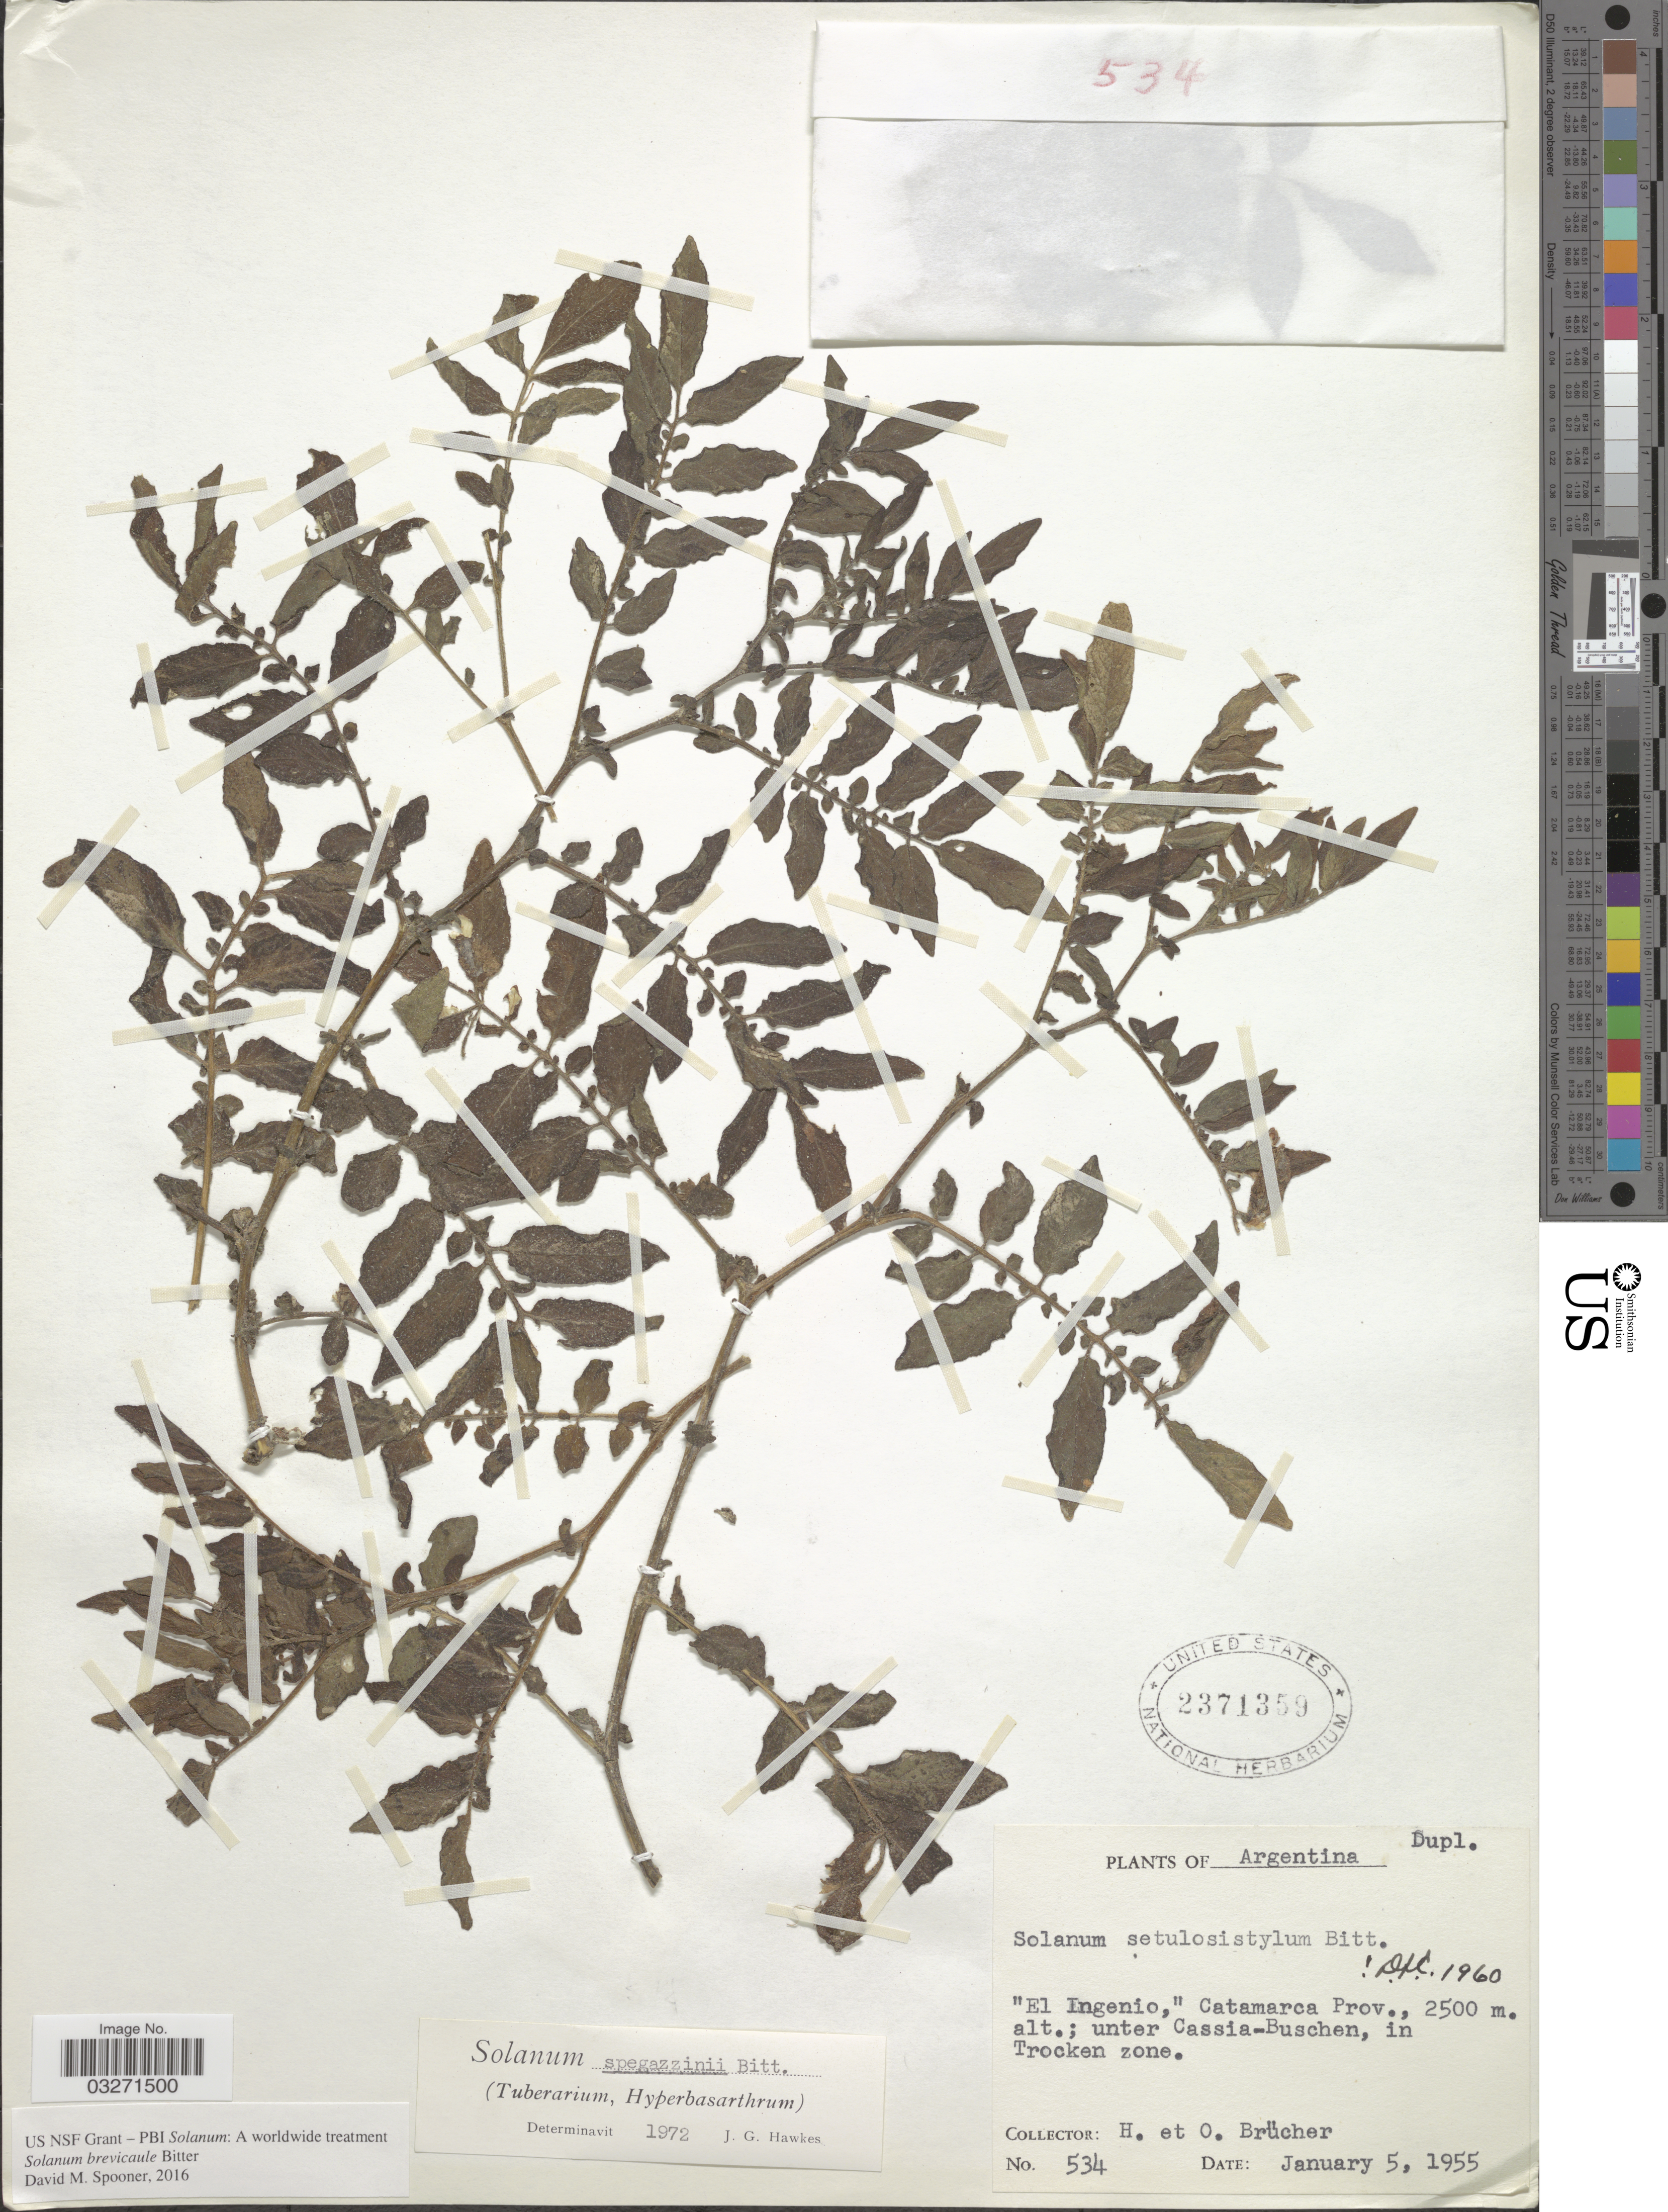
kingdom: Plantae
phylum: Tracheophyta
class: Magnoliopsida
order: Solanales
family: Solanaceae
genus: Solanum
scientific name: Solanum brevicaule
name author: Bitter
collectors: H. Brucher & O. Brücher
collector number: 534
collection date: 1955-01-05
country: Argentina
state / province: Catamarca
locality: El Ingenio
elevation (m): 2500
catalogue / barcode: US 2371359